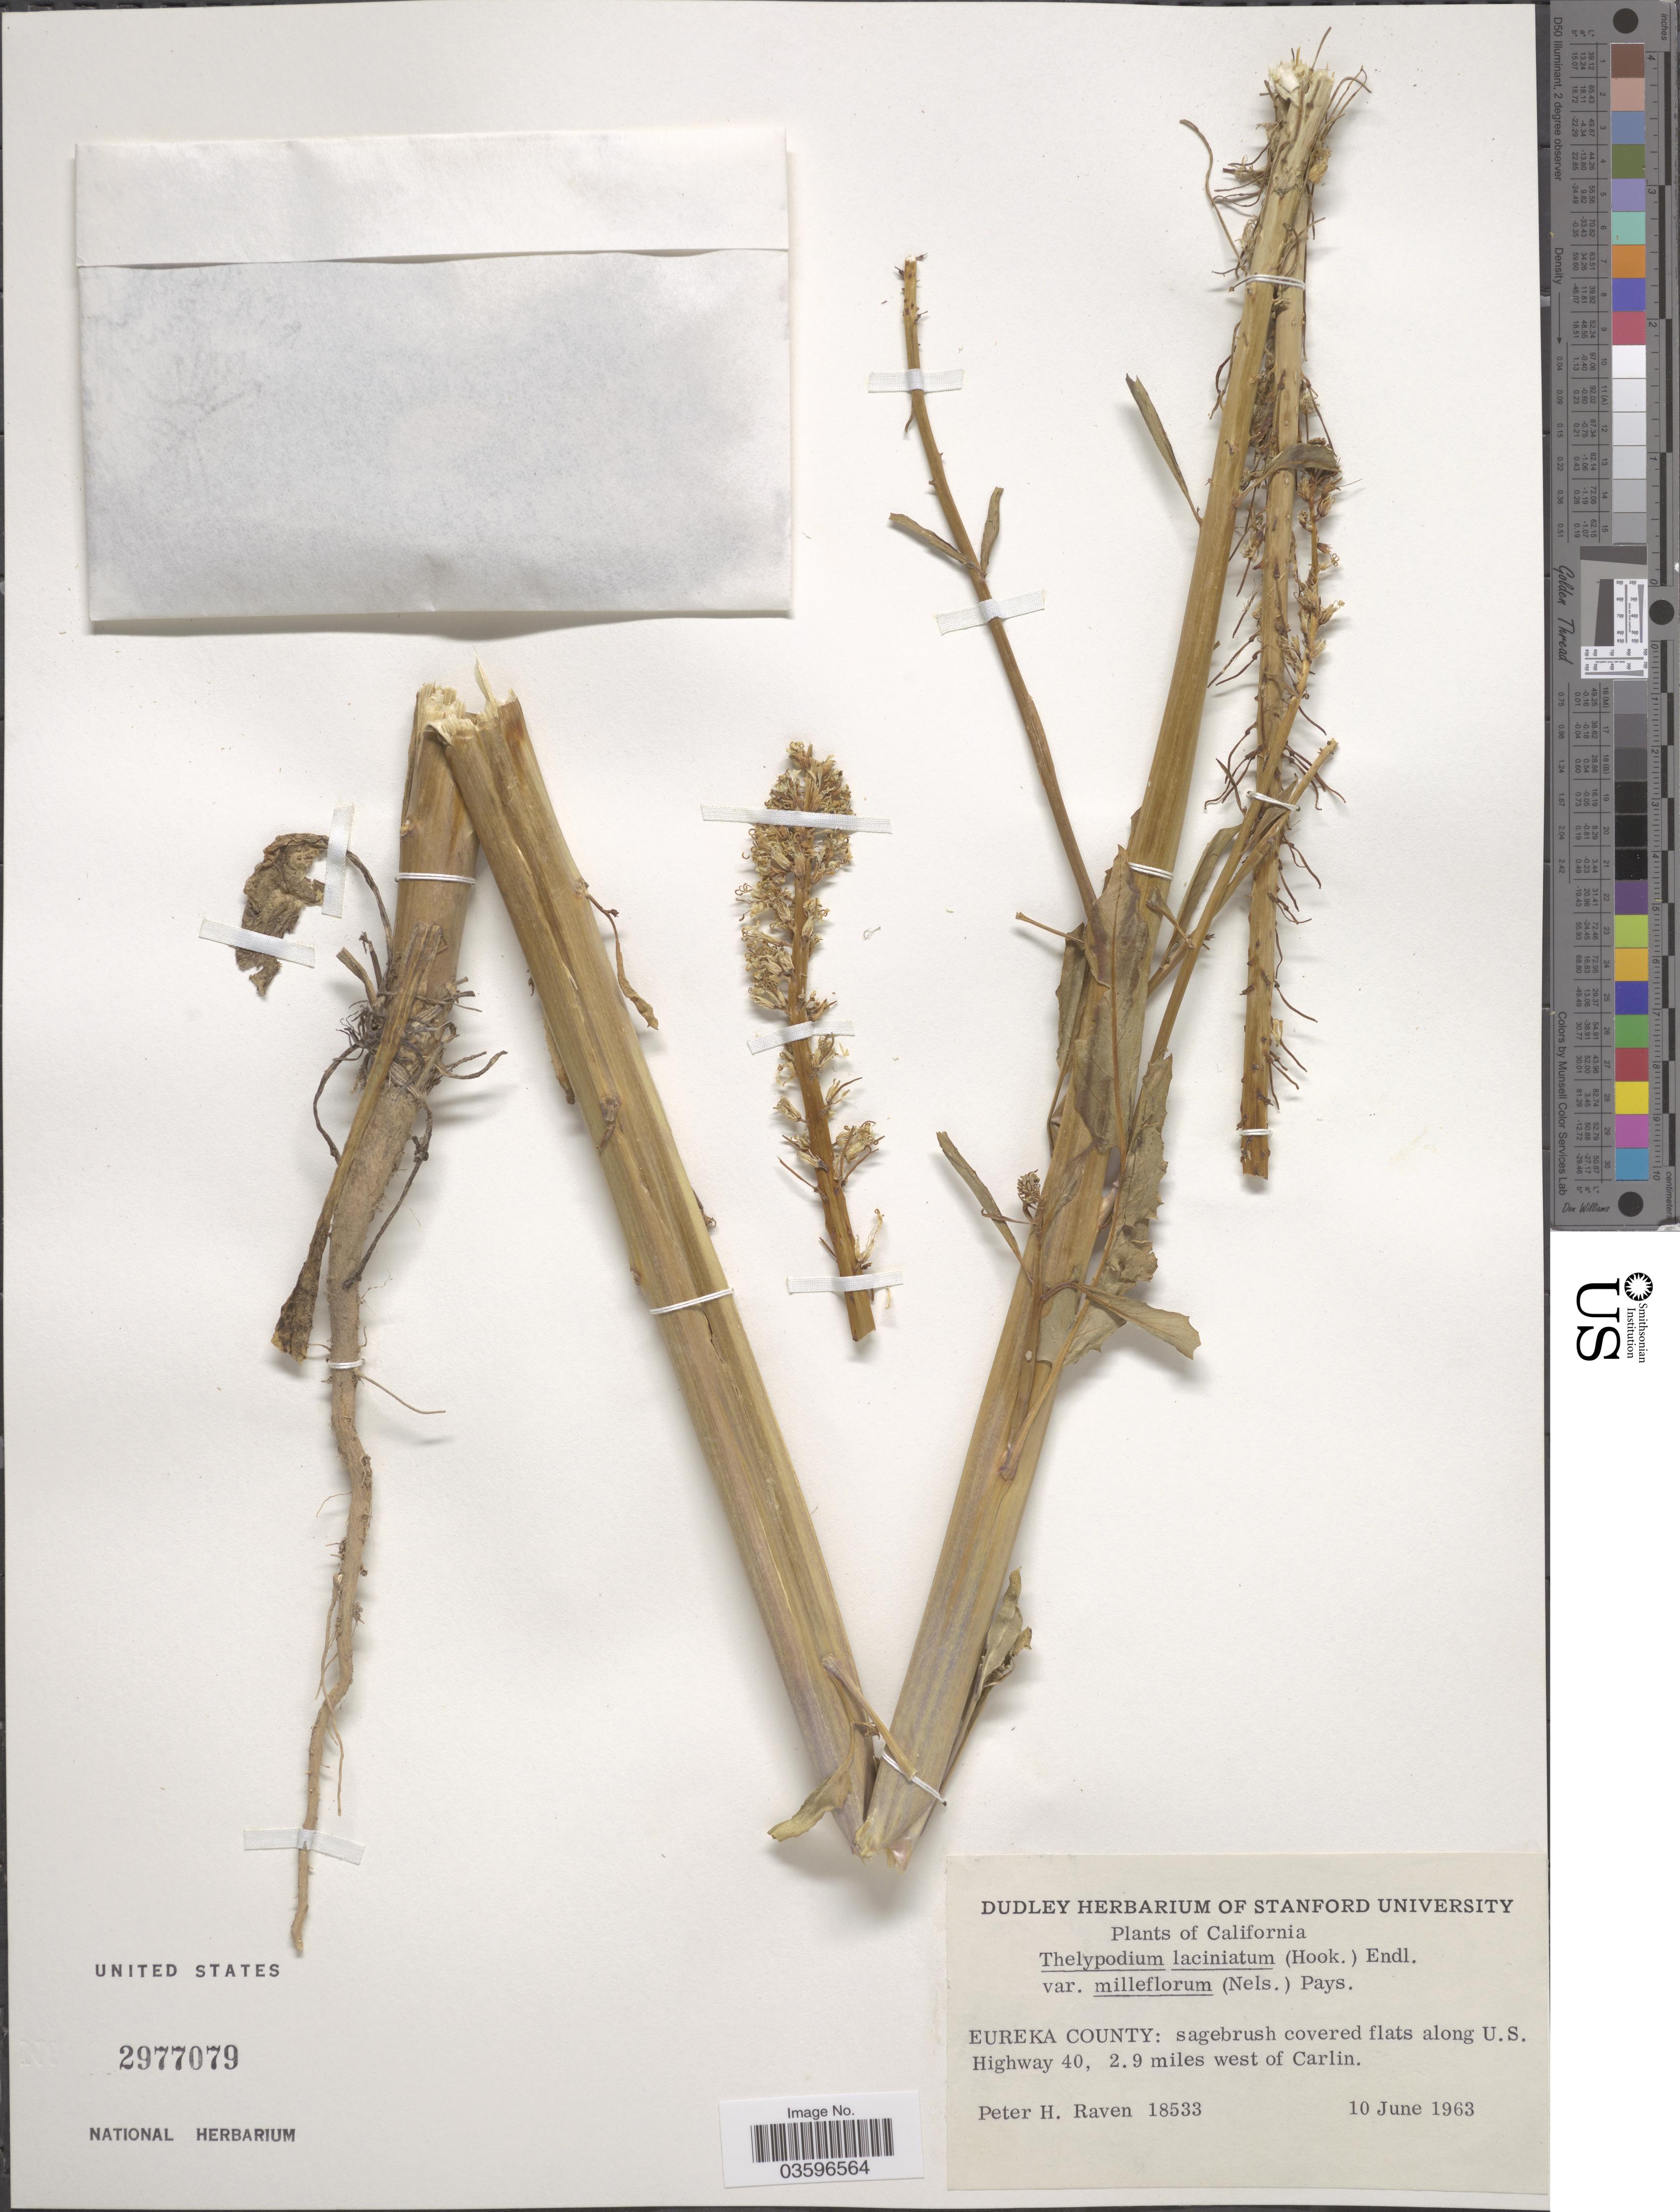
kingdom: Plantae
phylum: Tracheophyta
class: Magnoliopsida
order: Brassicales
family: Brassicaceae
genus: Thelypodium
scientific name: Thelypodium laciniatum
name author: (Hook.) Endl.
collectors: P. Raven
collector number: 18533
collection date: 1963-06-10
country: United States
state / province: Nevada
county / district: Eureka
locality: Sagebrush covered flats along U.S. Highway 40, 2.9 miles W of Carlin.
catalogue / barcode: US 2977079